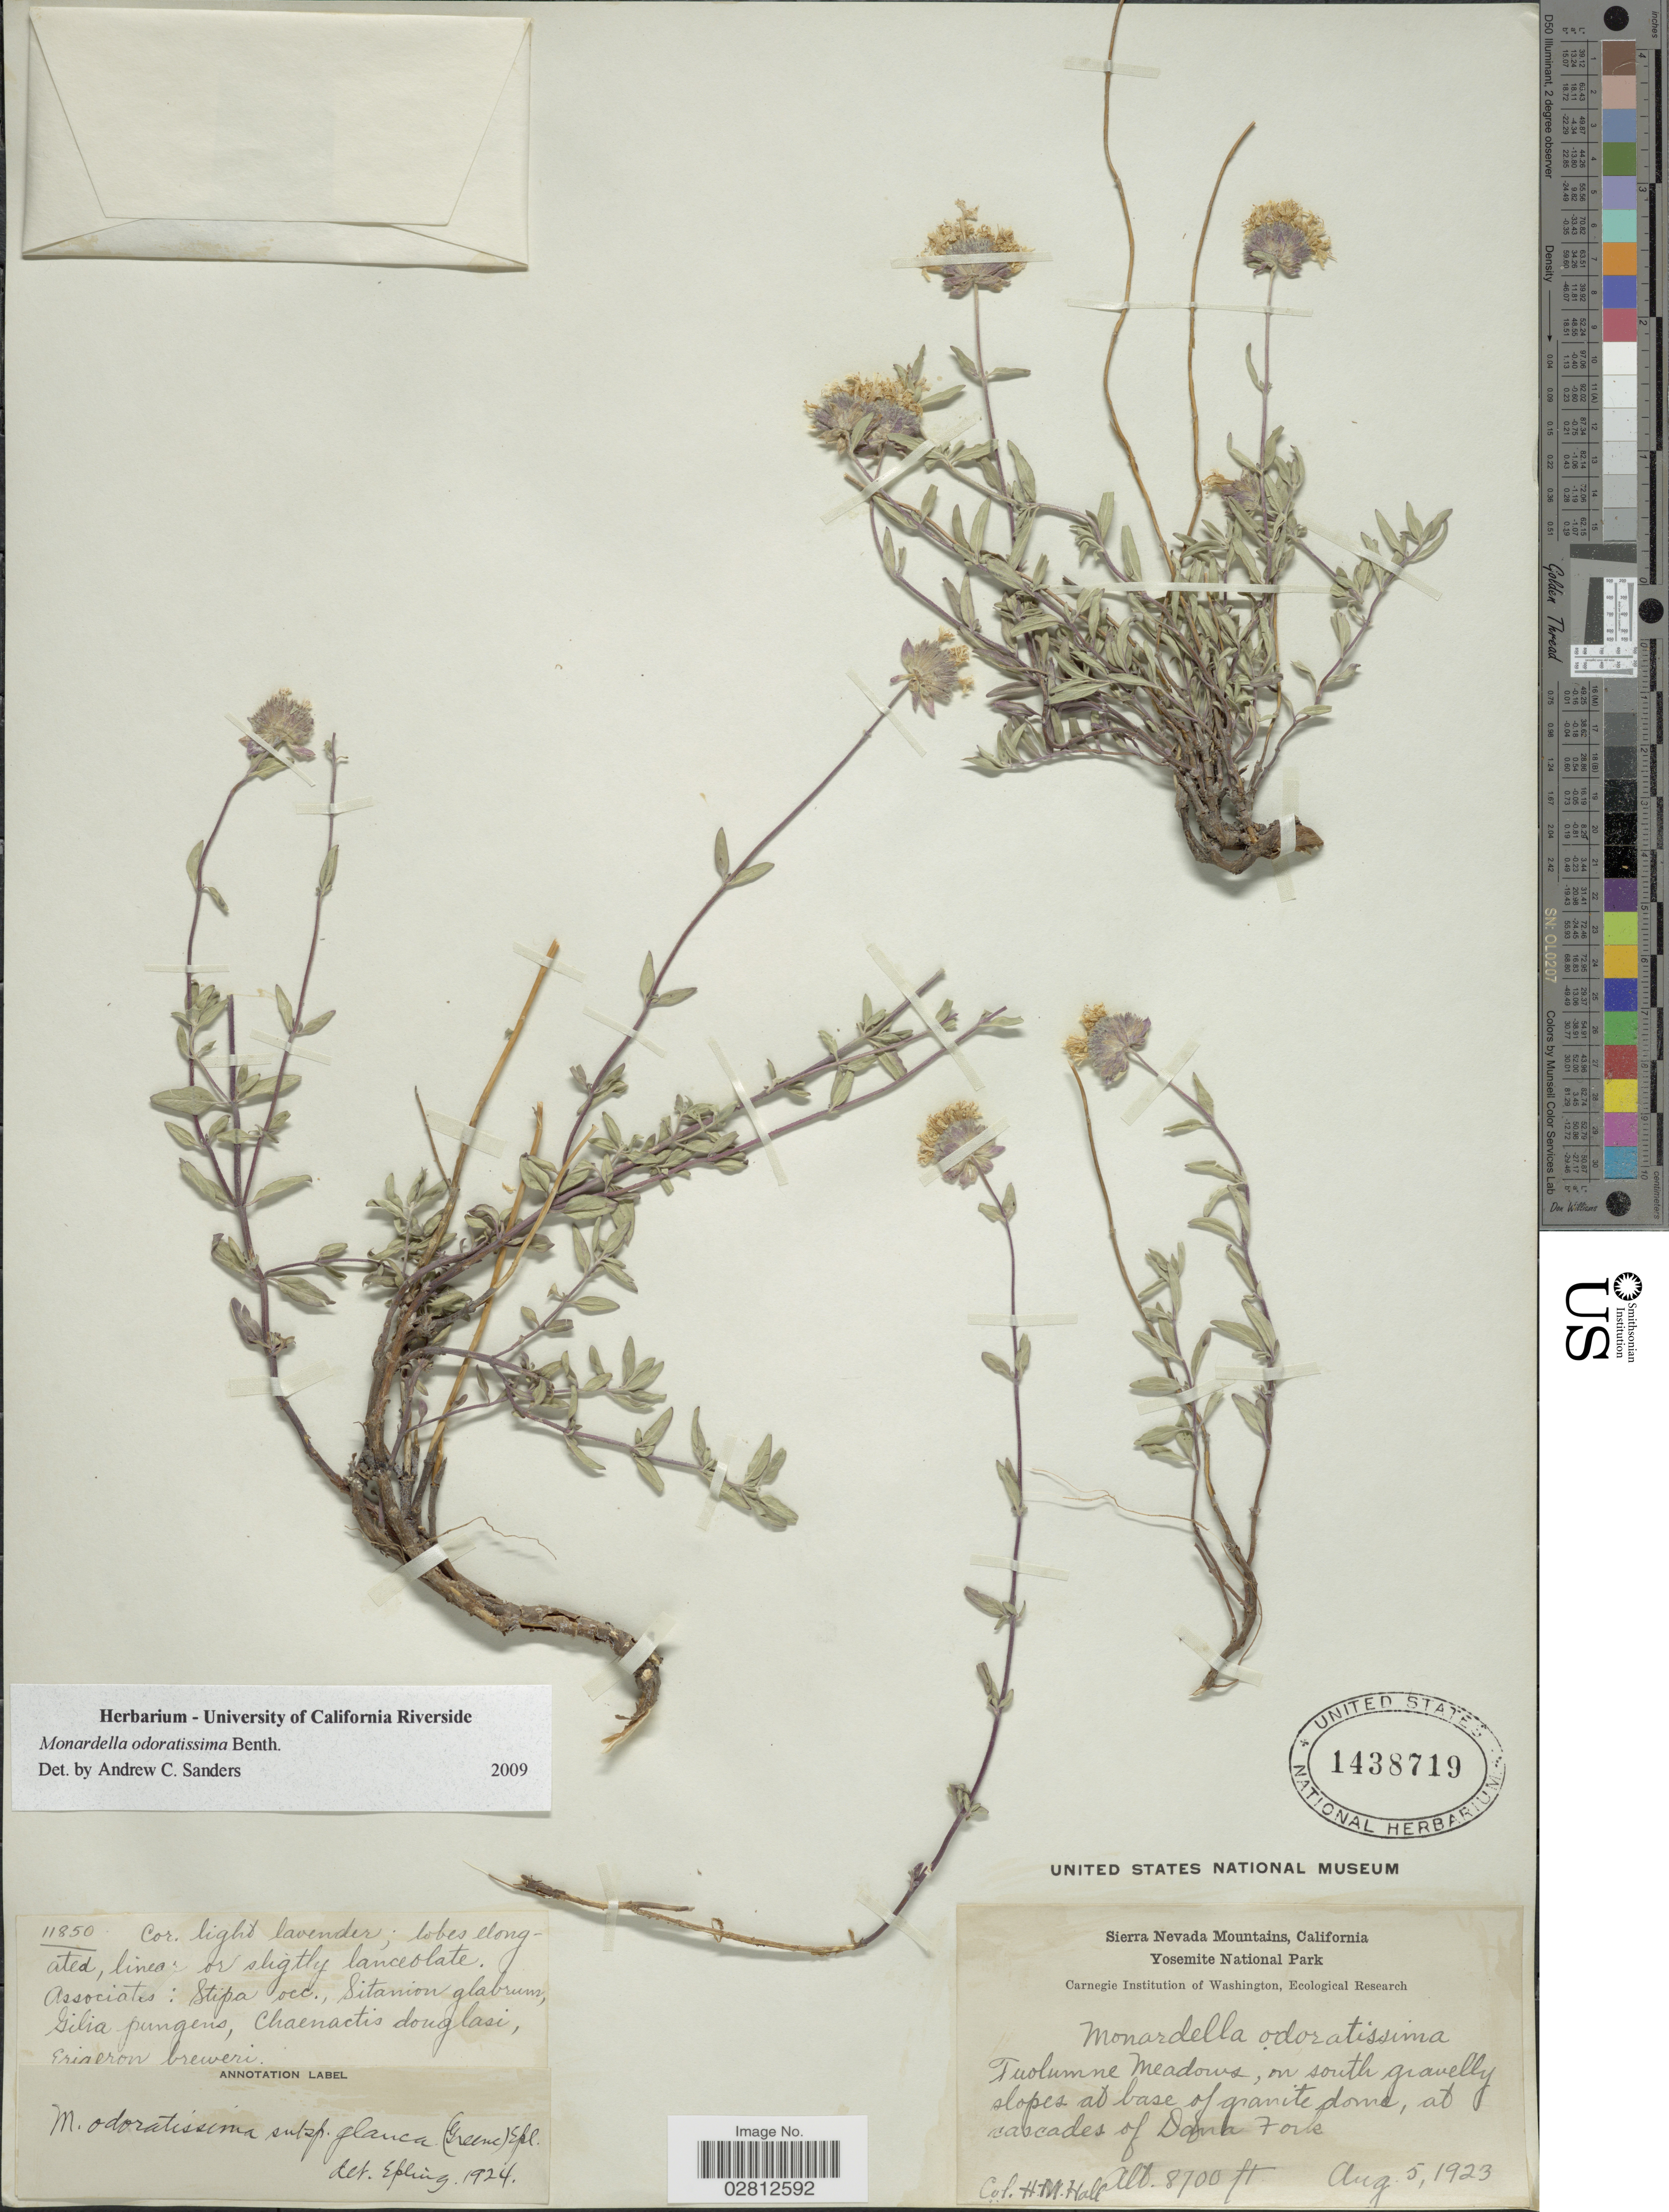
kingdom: Plantae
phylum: Tracheophyta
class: Magnoliopsida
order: Lamiales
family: Lamiaceae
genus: Monardella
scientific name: Monardella odoratissima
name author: Benth.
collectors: H. M. Hall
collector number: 11850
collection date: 1923-08-05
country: United States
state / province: California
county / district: Tuolumne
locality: Sierra Nevada Mountains, Yosemite National Park, Tuolumne Meadows, on south gravelly slopes at base of granite dome, at cascades of Dana Forks.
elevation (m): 2652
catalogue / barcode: US 1438719